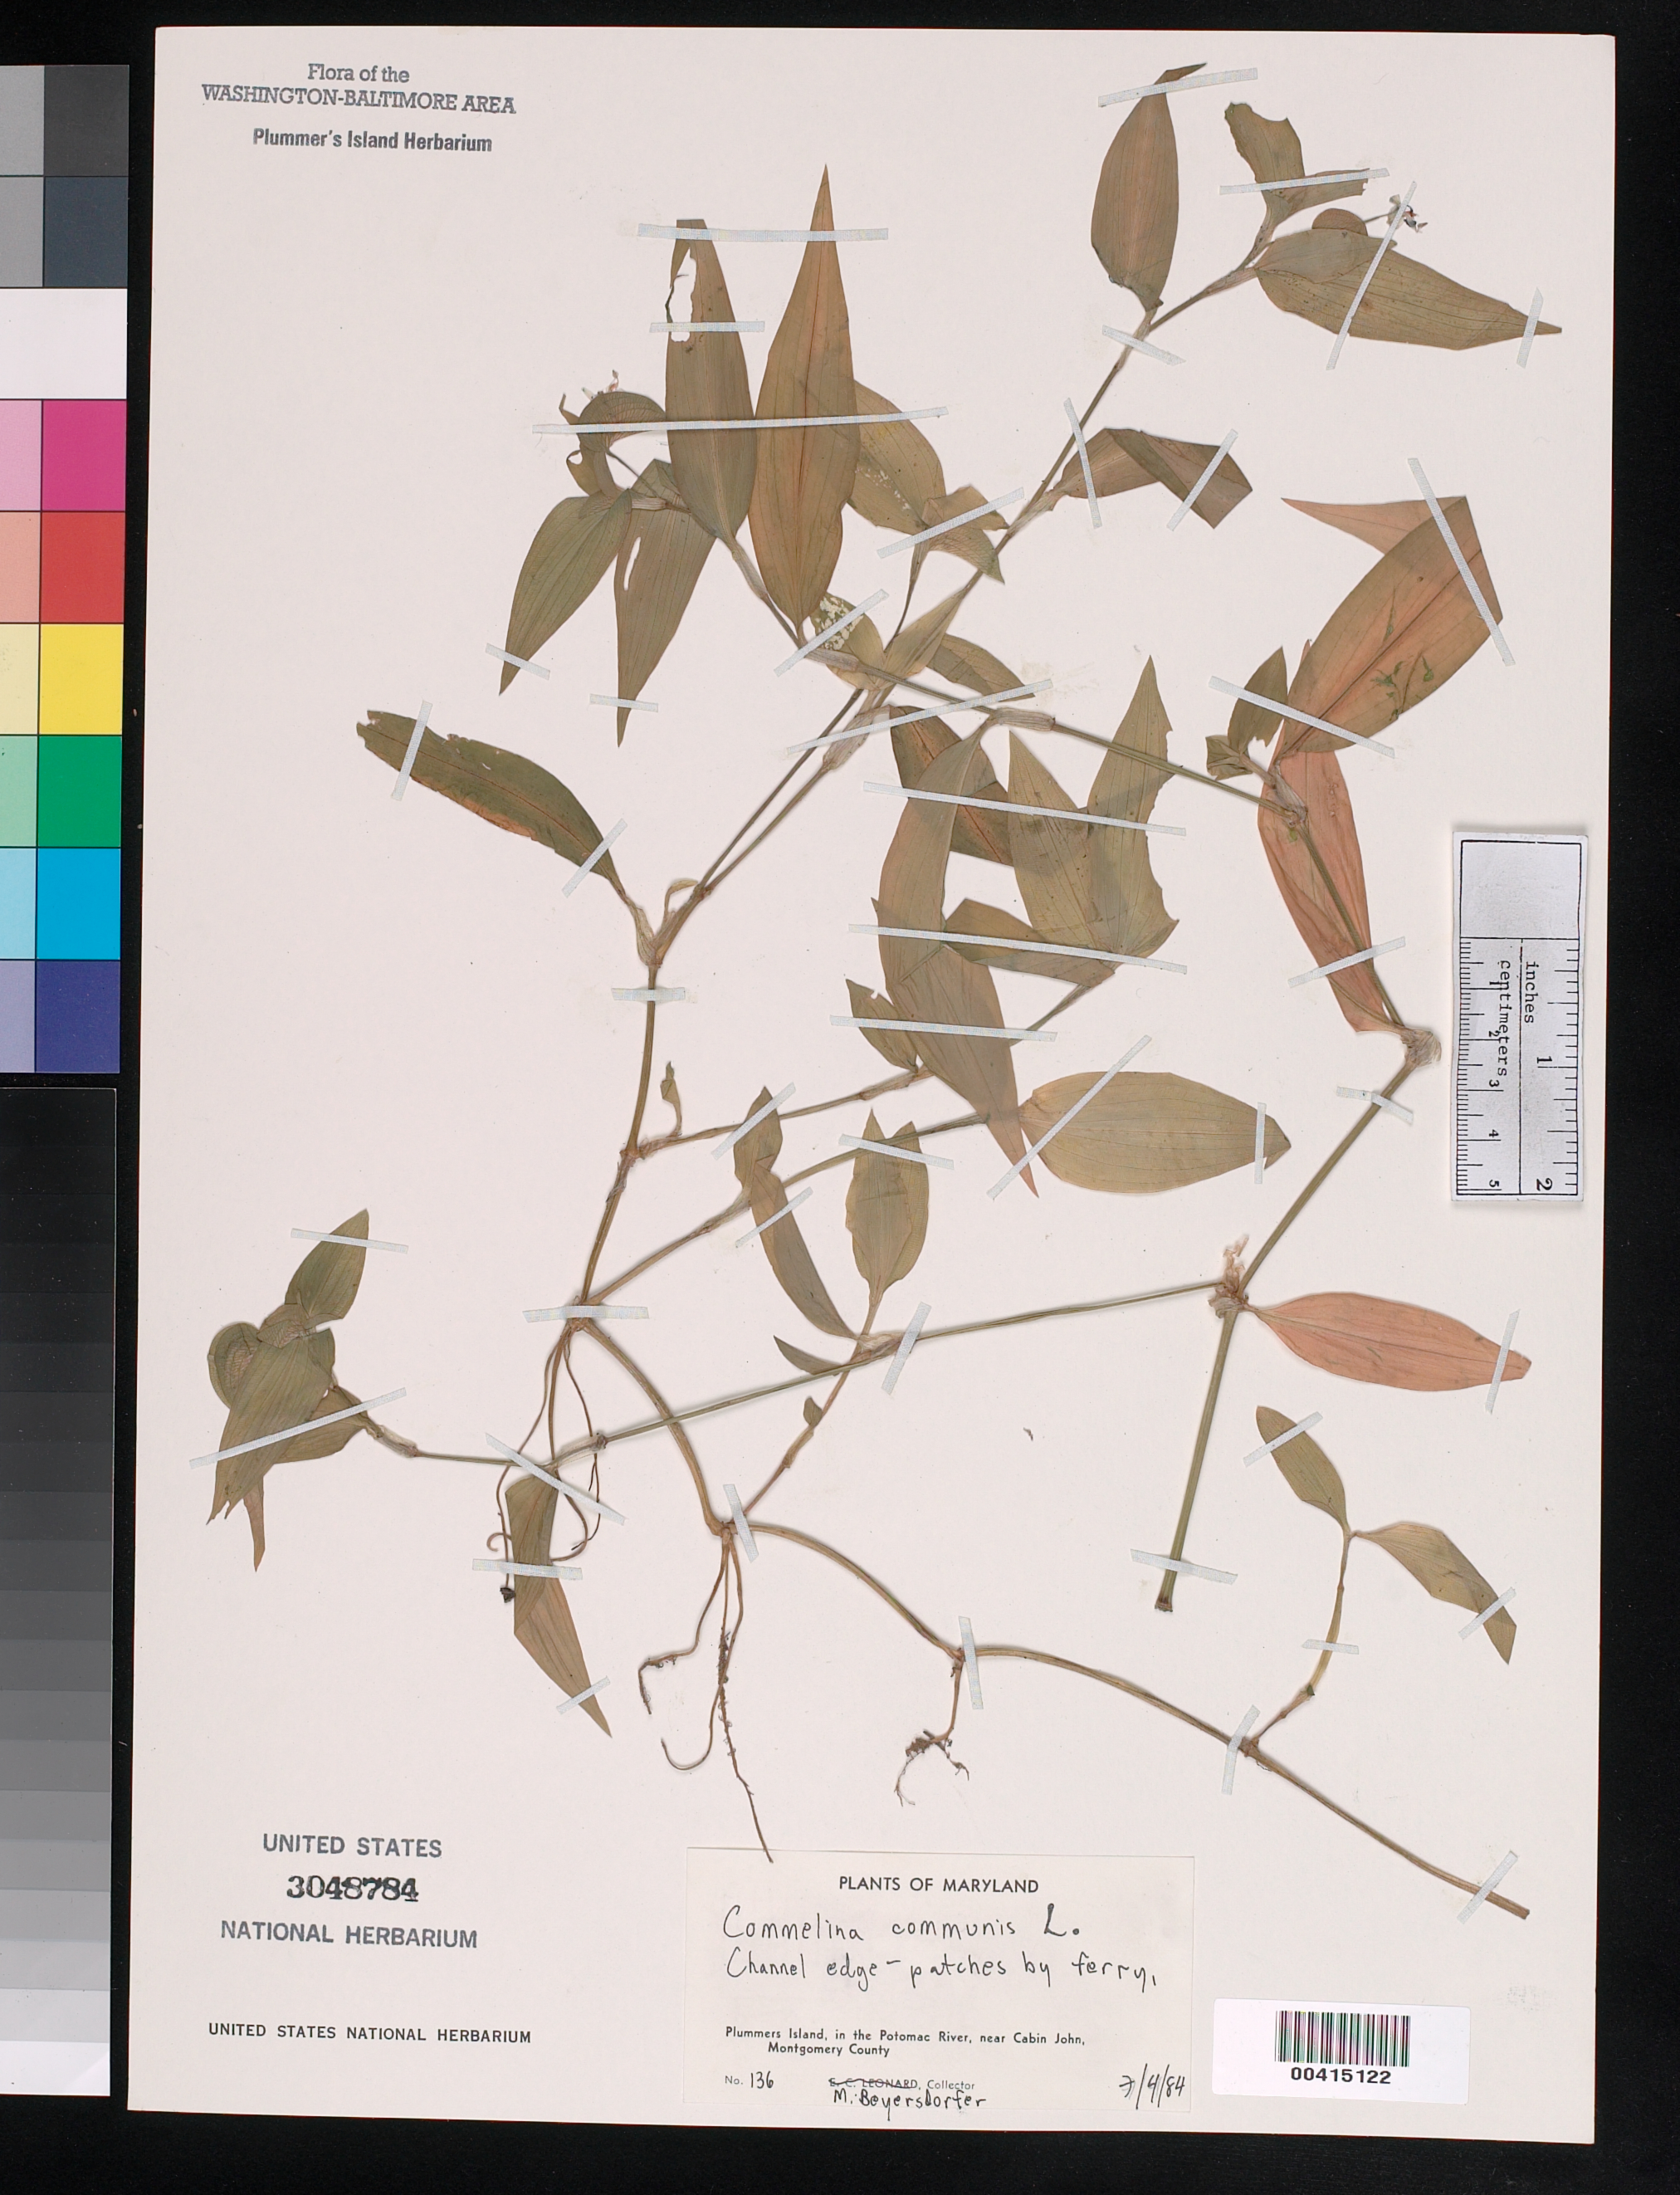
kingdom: Plantae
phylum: Tracheophyta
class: Liliopsida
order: Commelinales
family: Commelinaceae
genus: Commelina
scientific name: Commelina communis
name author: L.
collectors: M. Beyersdorfer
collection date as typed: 04 Jul 1984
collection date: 1984-07-04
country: United States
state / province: Maryland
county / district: Montgomery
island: Plummers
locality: Plummer's Island; by Ferry C. & O. Canal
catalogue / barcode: US 3048784